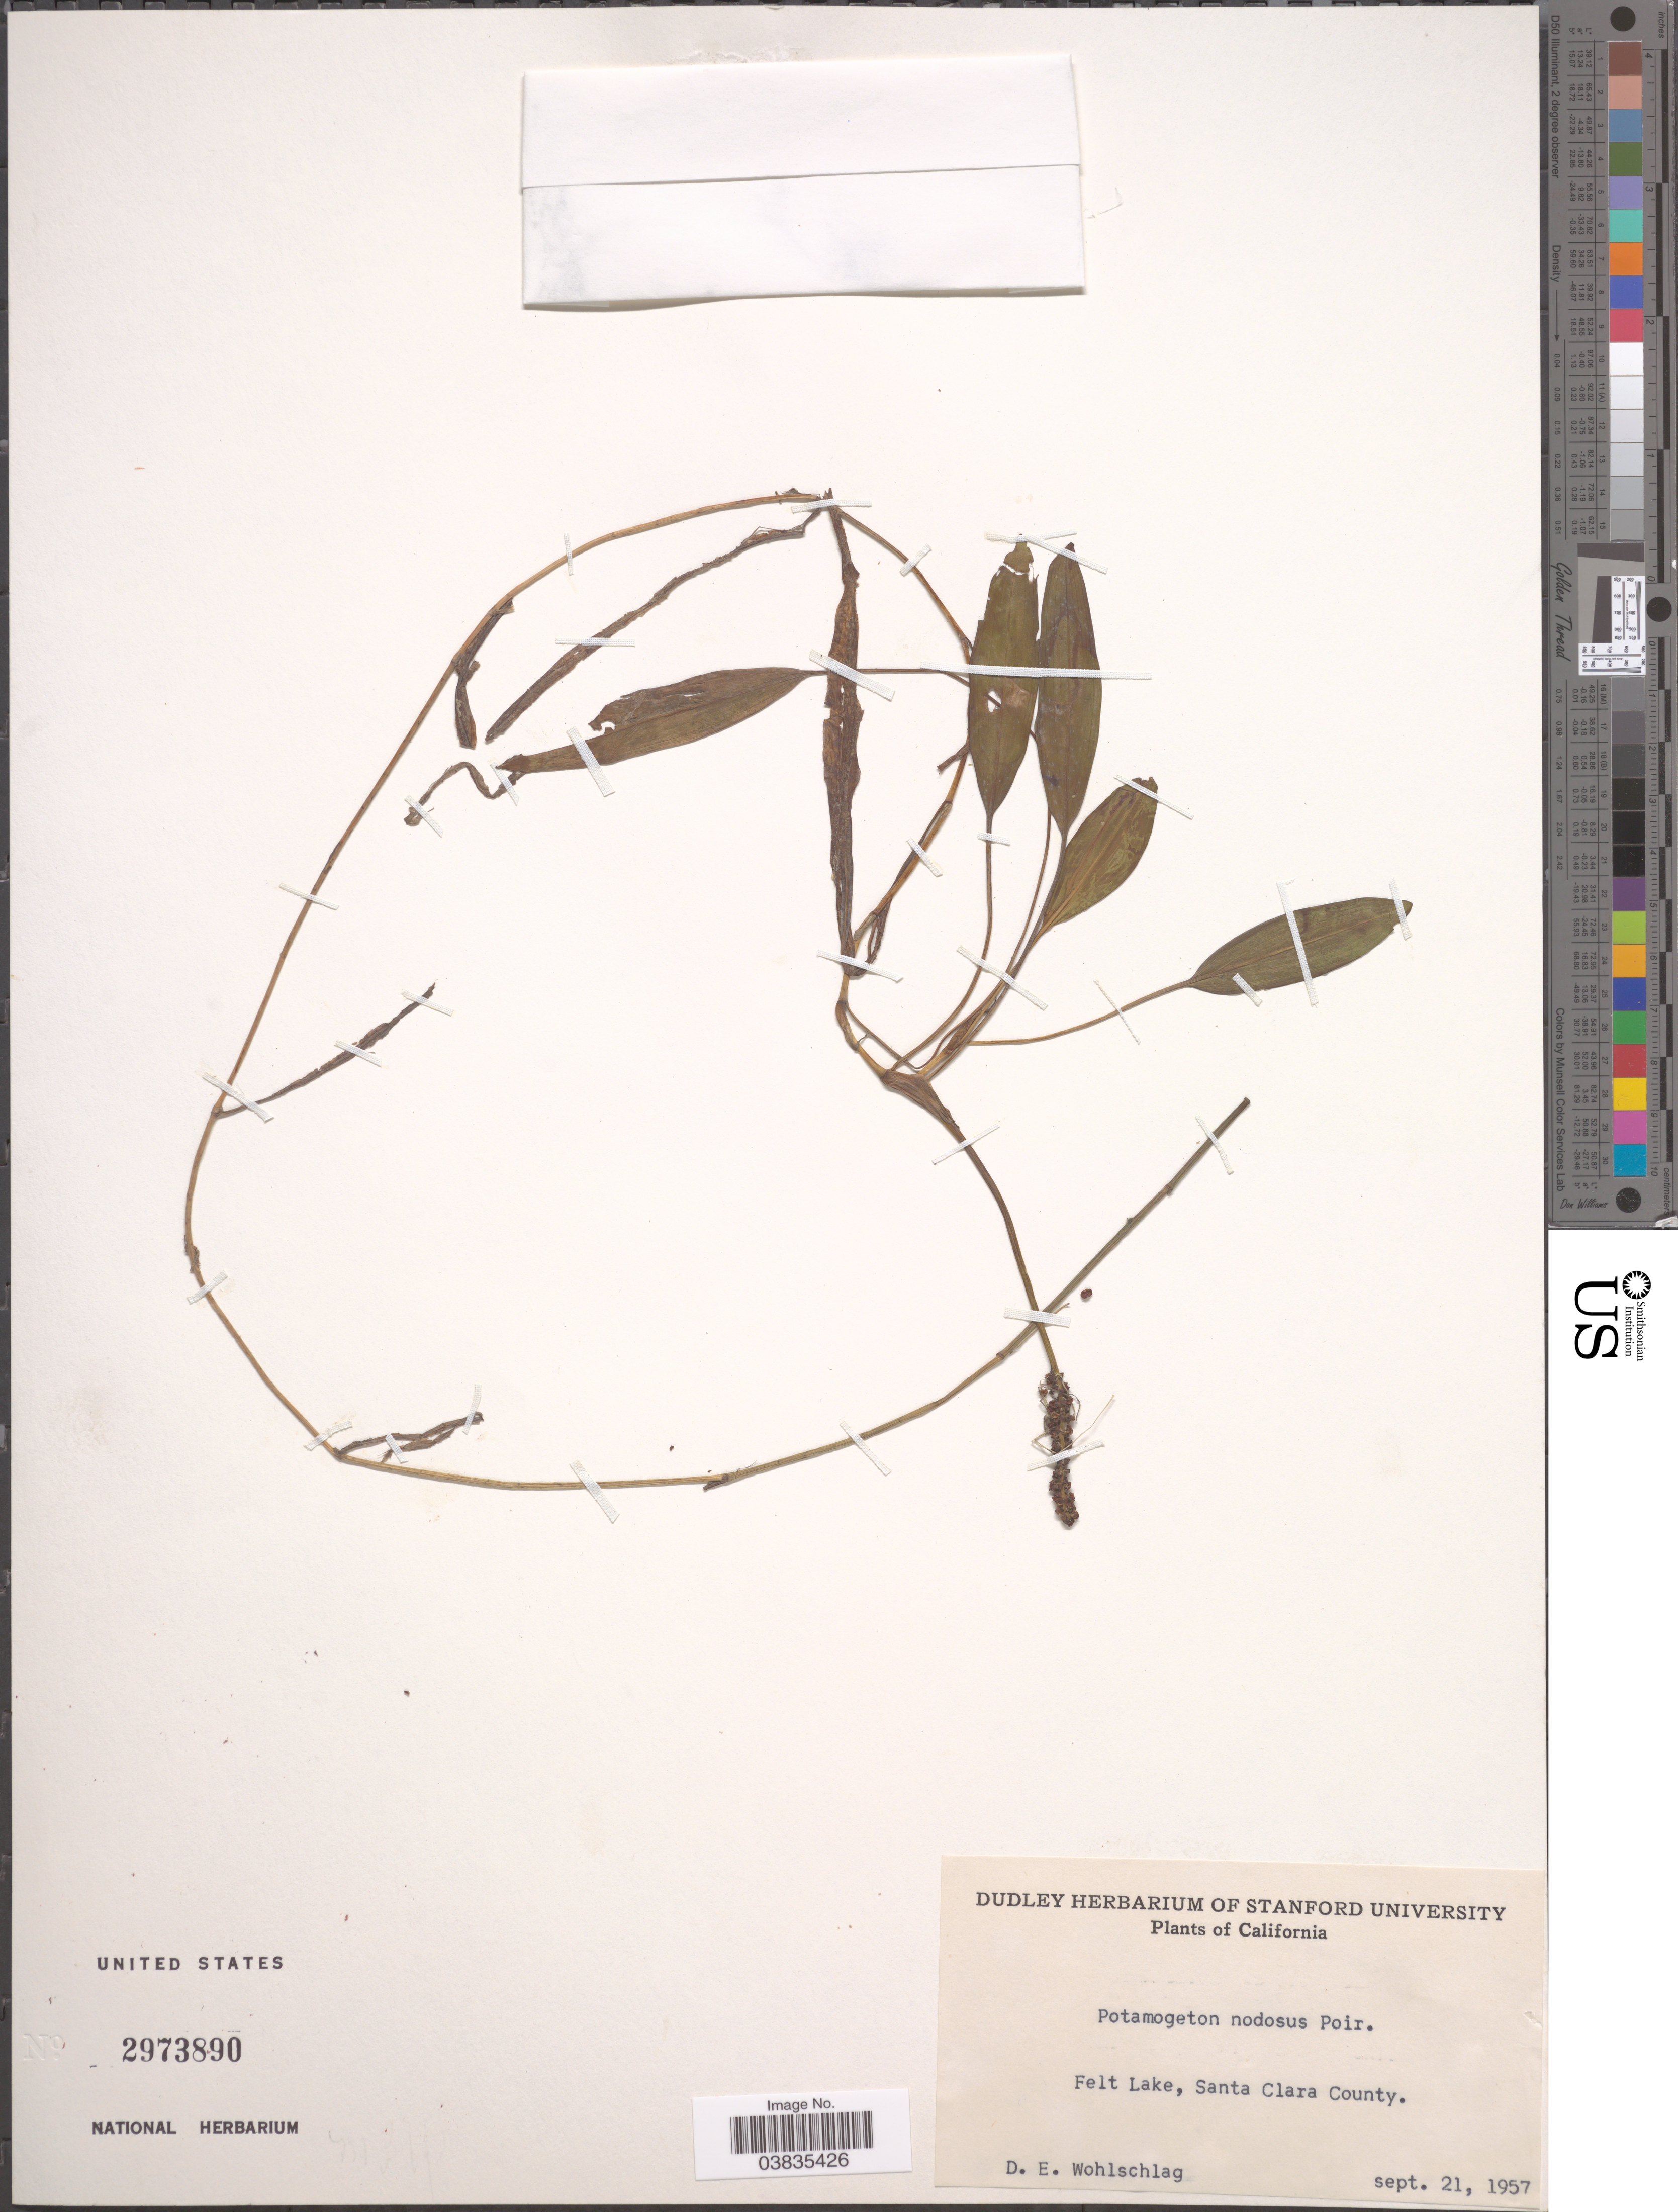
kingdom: Plantae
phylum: Tracheophyta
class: Liliopsida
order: Alismatales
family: Potamogetonaceae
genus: Potamogeton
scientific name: Potamogeton nodosus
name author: Poir.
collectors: D. Wohlschlag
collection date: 1957-09-21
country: United States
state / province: California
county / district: Santa Clara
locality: Felt Lake, Santa Clara County.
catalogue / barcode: US 2973890